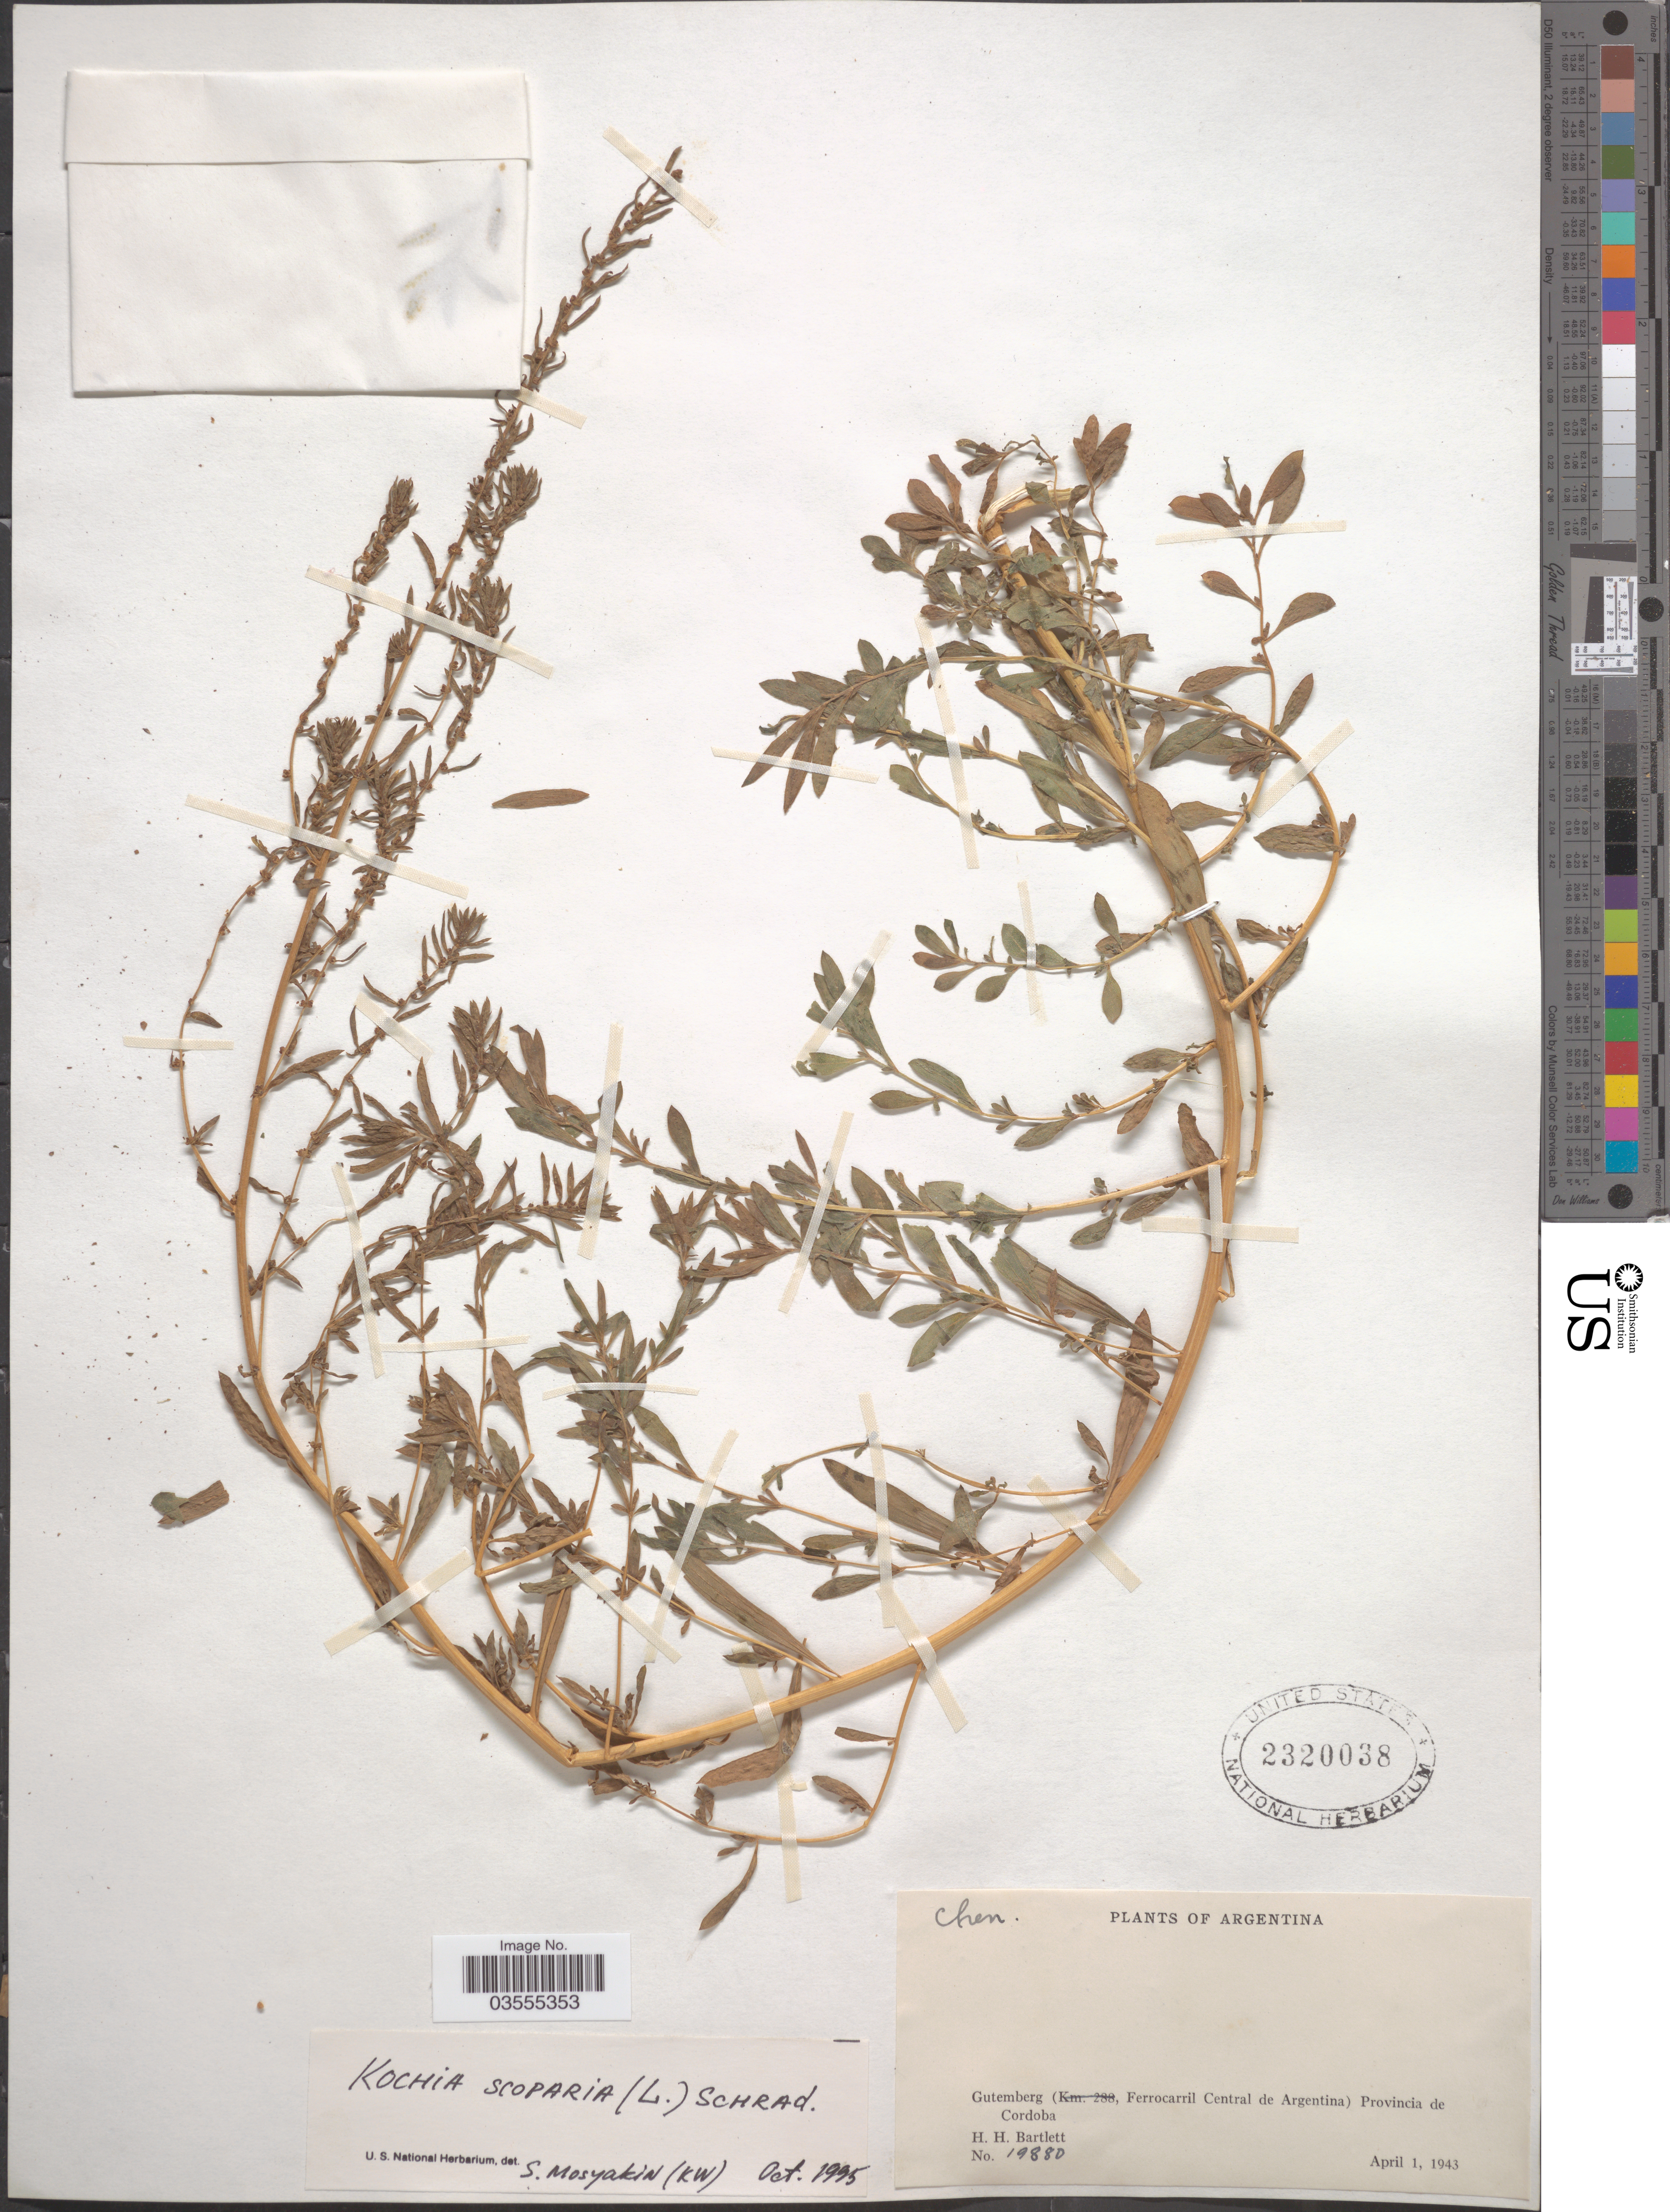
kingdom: Plantae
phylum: Tracheophyta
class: Magnoliopsida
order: Caryophyllales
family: Amaranthaceae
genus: Bassia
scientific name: Bassia scoparia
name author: (L.) Voss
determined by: U.S. National Herbarium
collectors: H. H. Bartlett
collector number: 19880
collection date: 1943-04-01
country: Argentina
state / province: Cordoba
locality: Gutemberg (Ferrocarril Central de Argentina).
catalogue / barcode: US 2320038